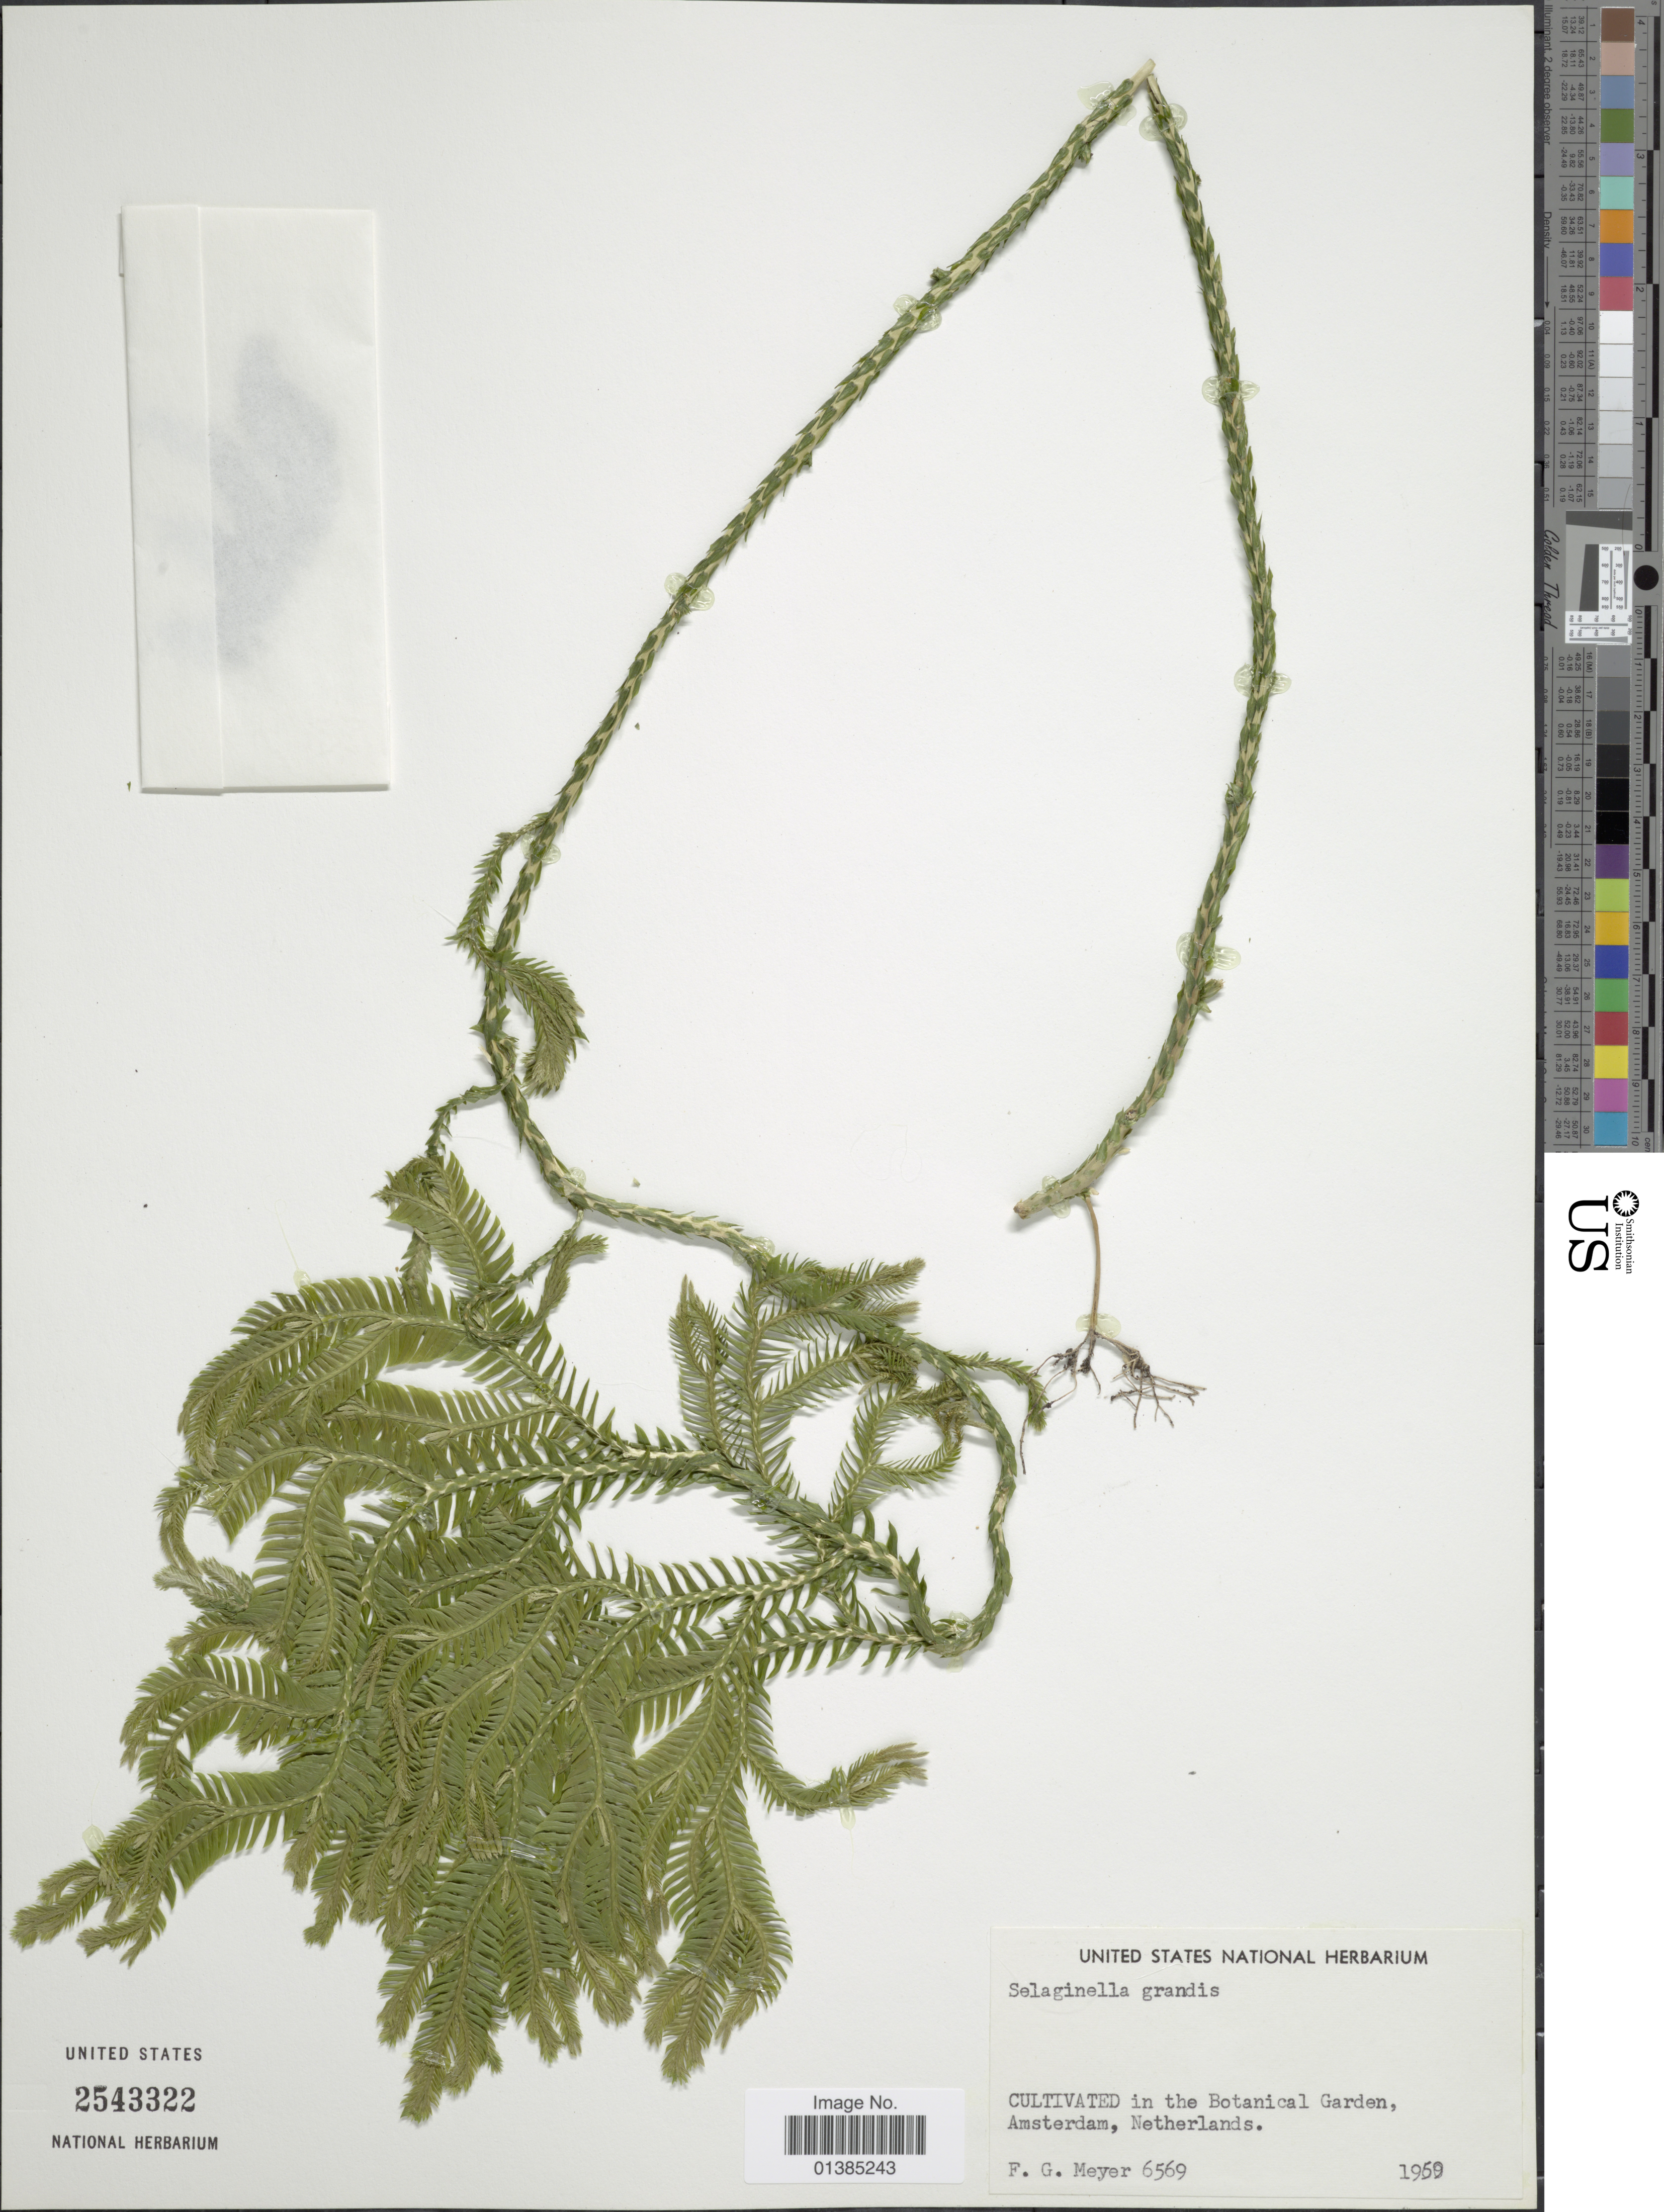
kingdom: Plantae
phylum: Tracheophyta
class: Lycopodiopsida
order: Selaginellales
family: Selaginellaceae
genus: Selaginella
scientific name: Selaginella grandis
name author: T. Moore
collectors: F. G. Meyer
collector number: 6569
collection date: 1959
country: Netherlands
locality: Cultivated in the Botanical Garden, Amsterdam.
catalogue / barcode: US 2543322